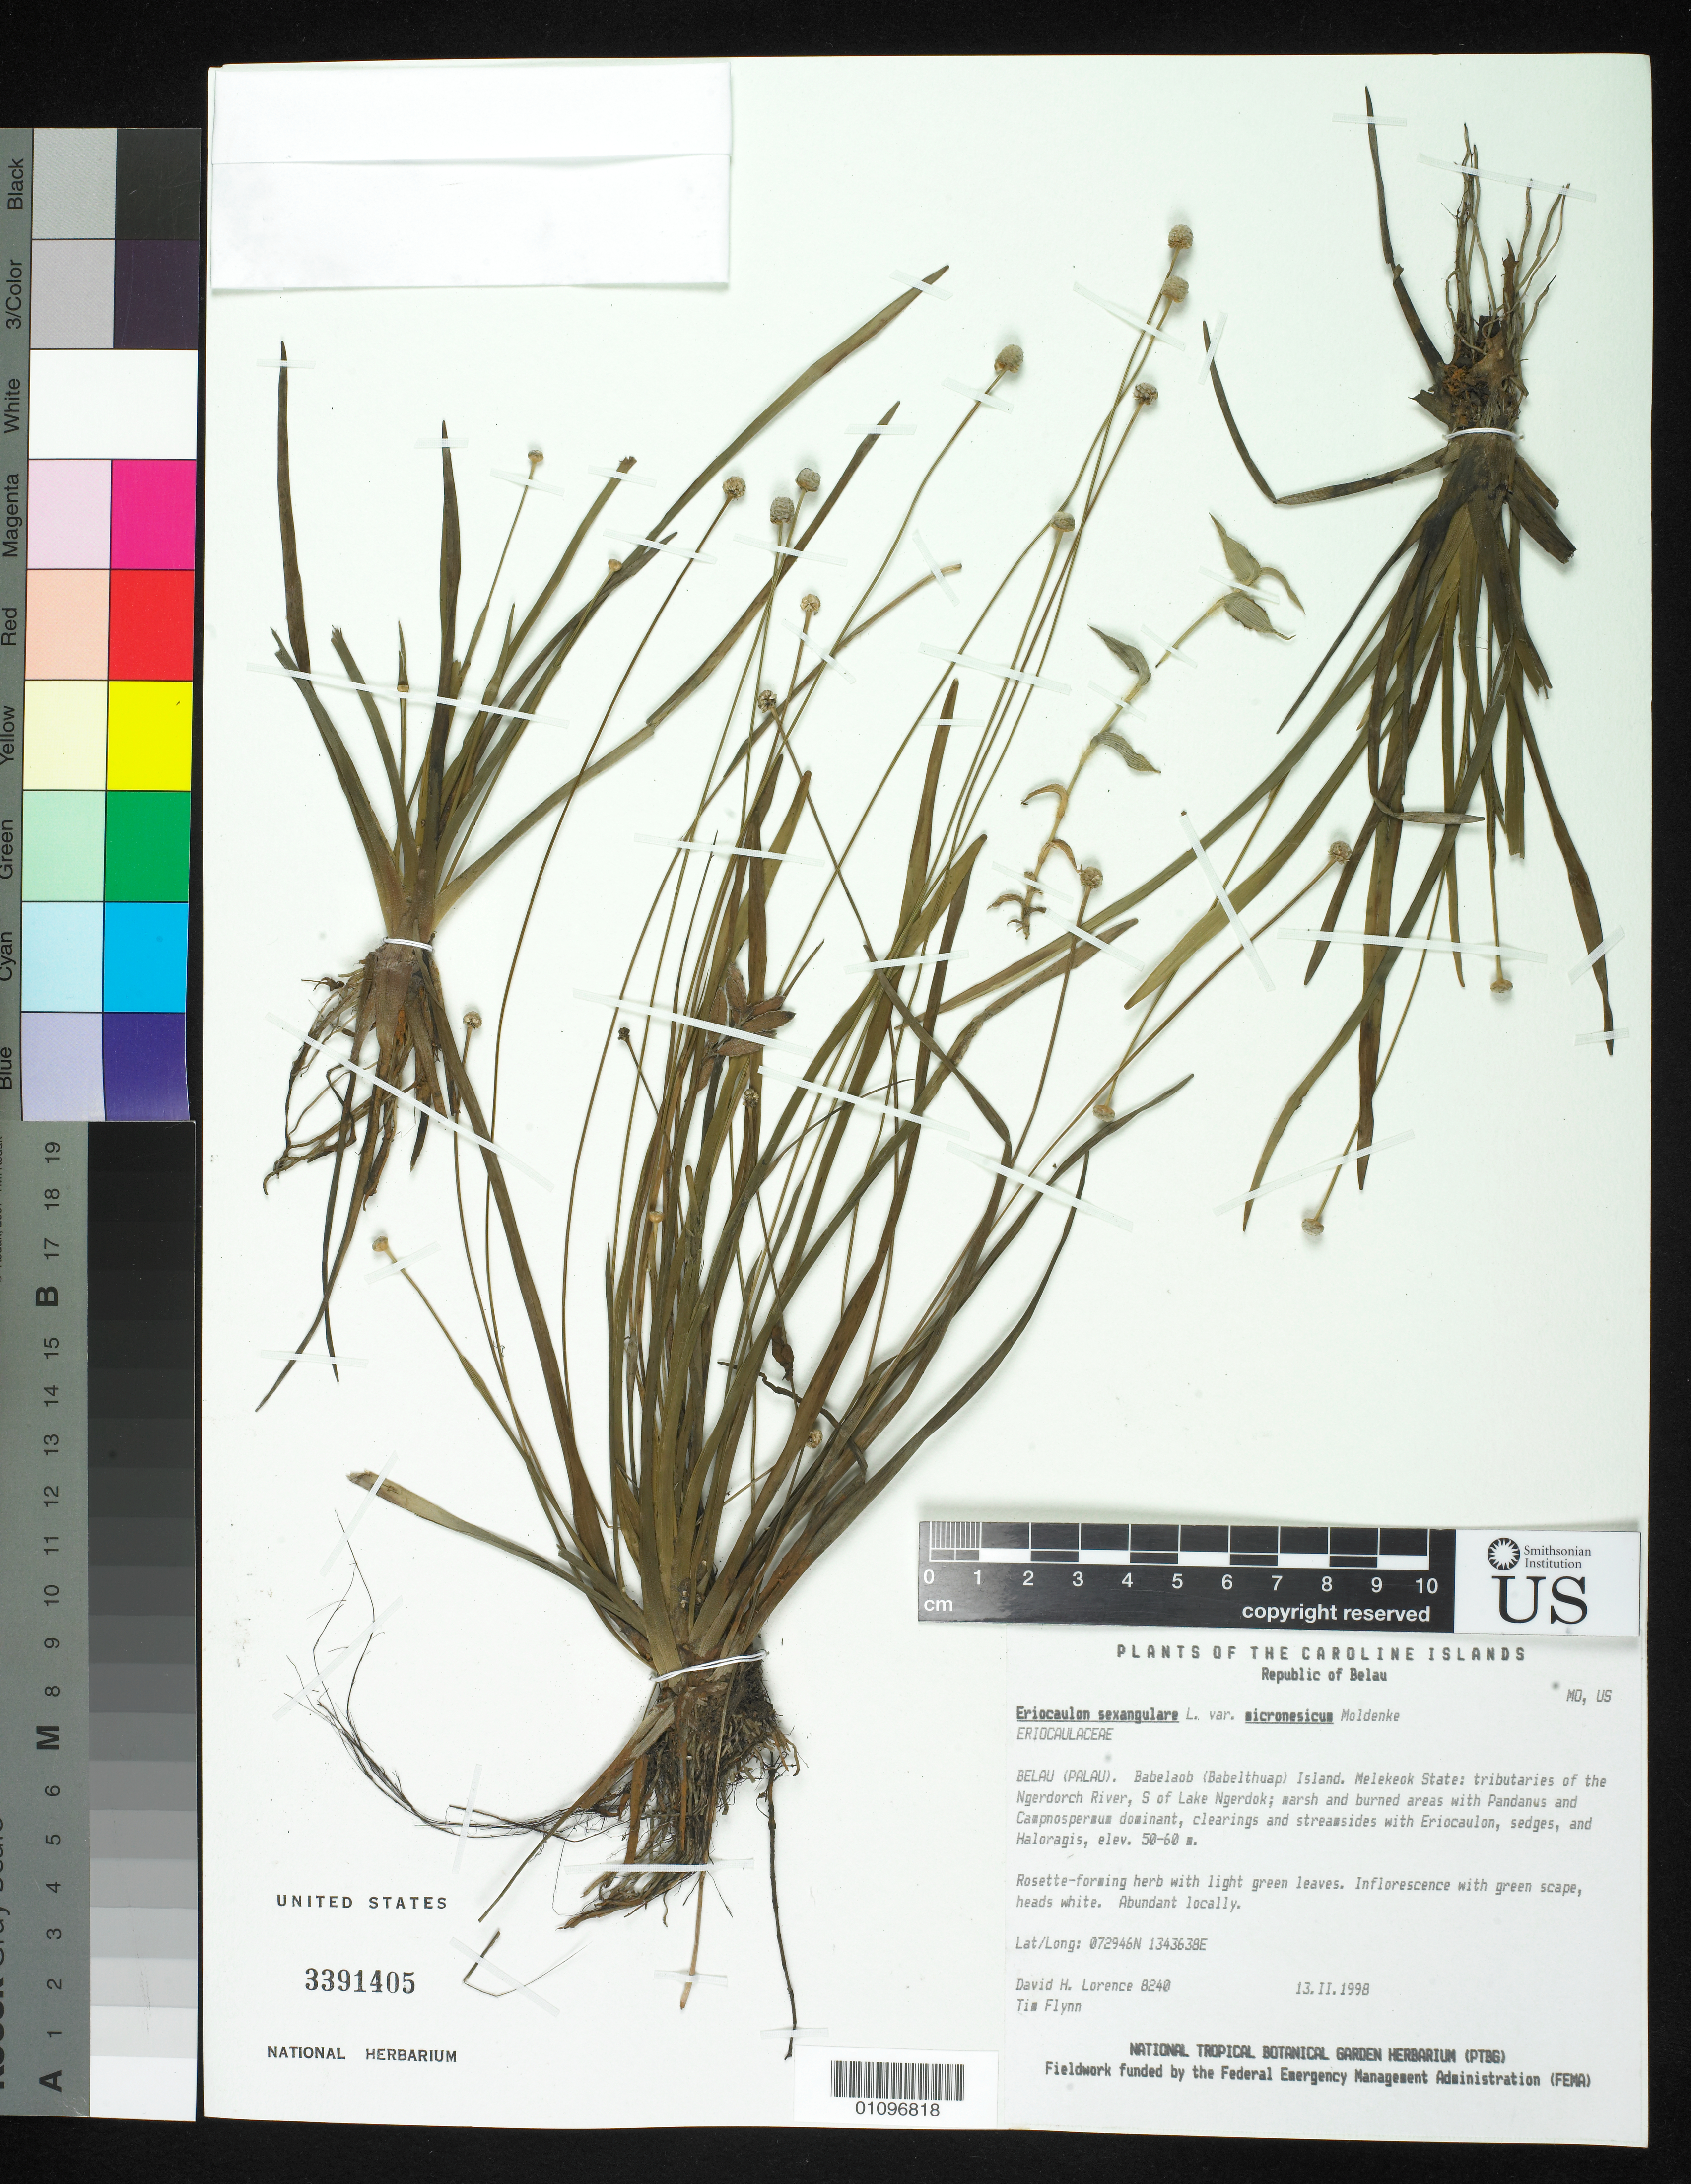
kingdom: Plantae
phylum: Tracheophyta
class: Liliopsida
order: Poales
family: Eriocaulaceae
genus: Eriocaulon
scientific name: Eriocaulon sexangulare var. micronesicum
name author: Moldenke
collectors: D. Lorence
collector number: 8240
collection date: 1998-02-13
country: Palau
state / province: Melekeok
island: Babeldaob [Babelthuap]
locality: Tributaries of the Ngerdorch River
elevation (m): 50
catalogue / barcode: US 3391405